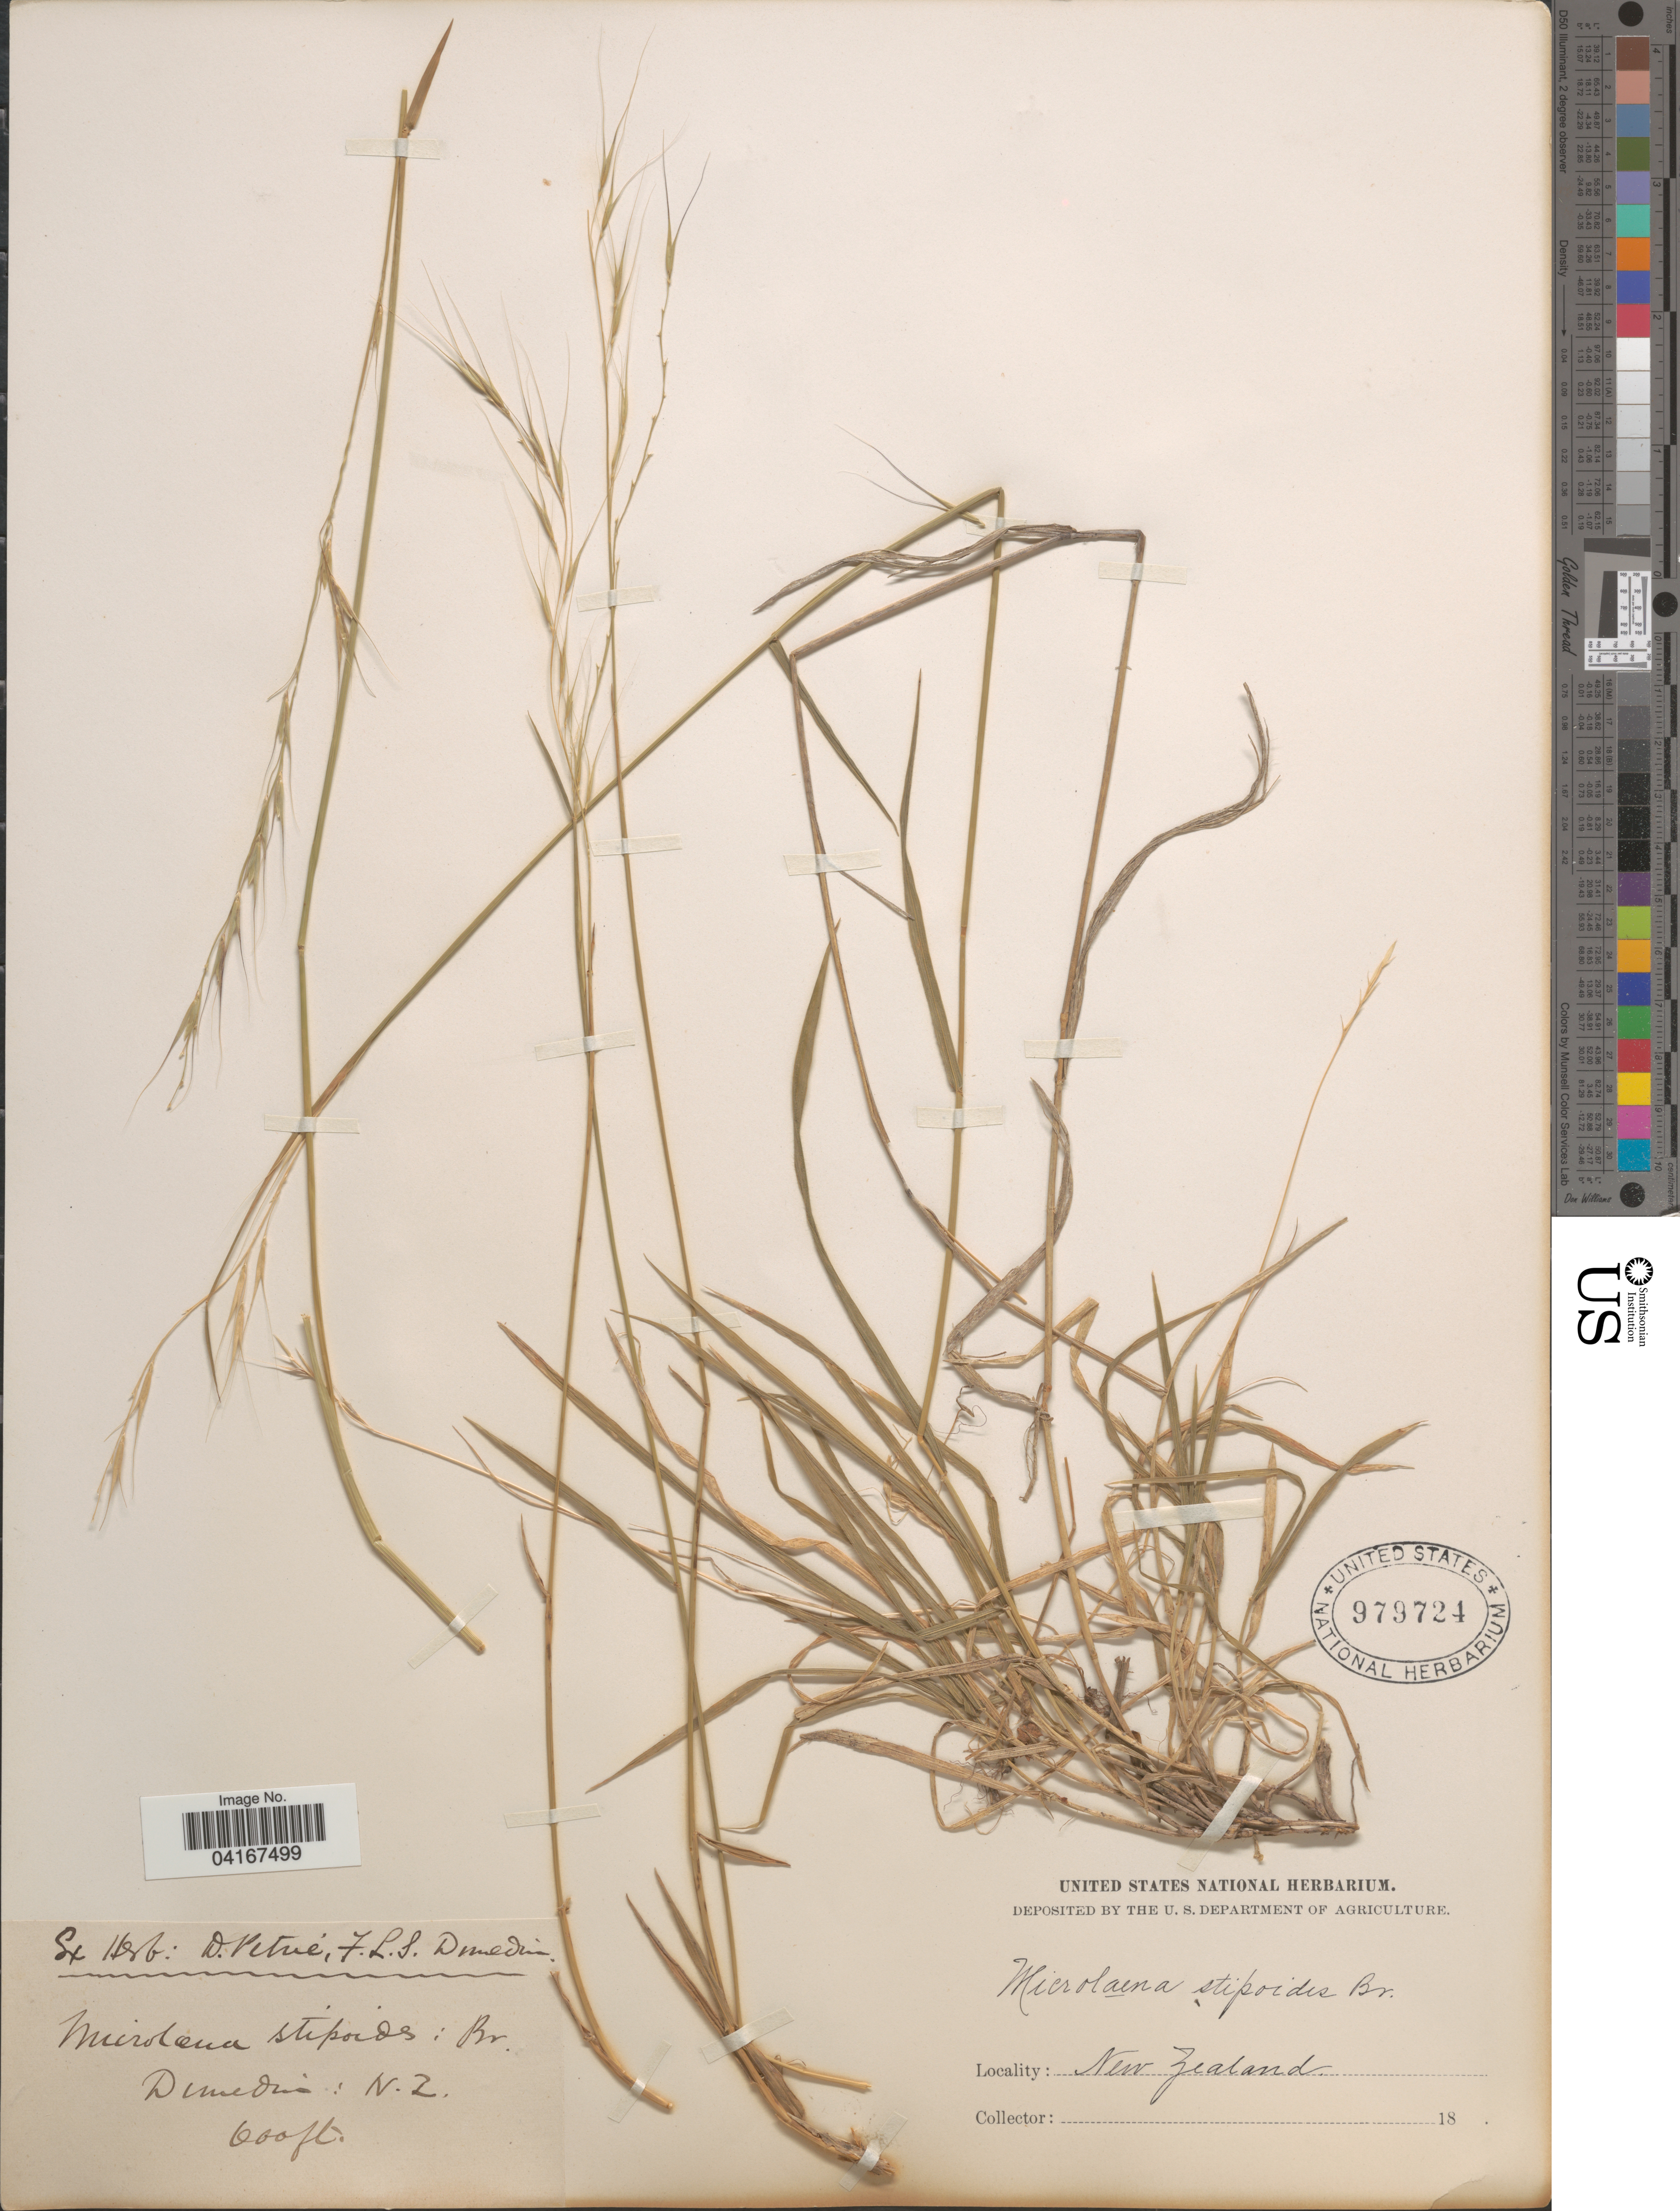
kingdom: Plantae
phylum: Tracheophyta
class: Liliopsida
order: Poales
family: Poaceae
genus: Microlaena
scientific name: Microlaena stipoides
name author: (Labill.) R. Br.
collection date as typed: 18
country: New Zealand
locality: Demedin: N.Z.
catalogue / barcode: US 979724